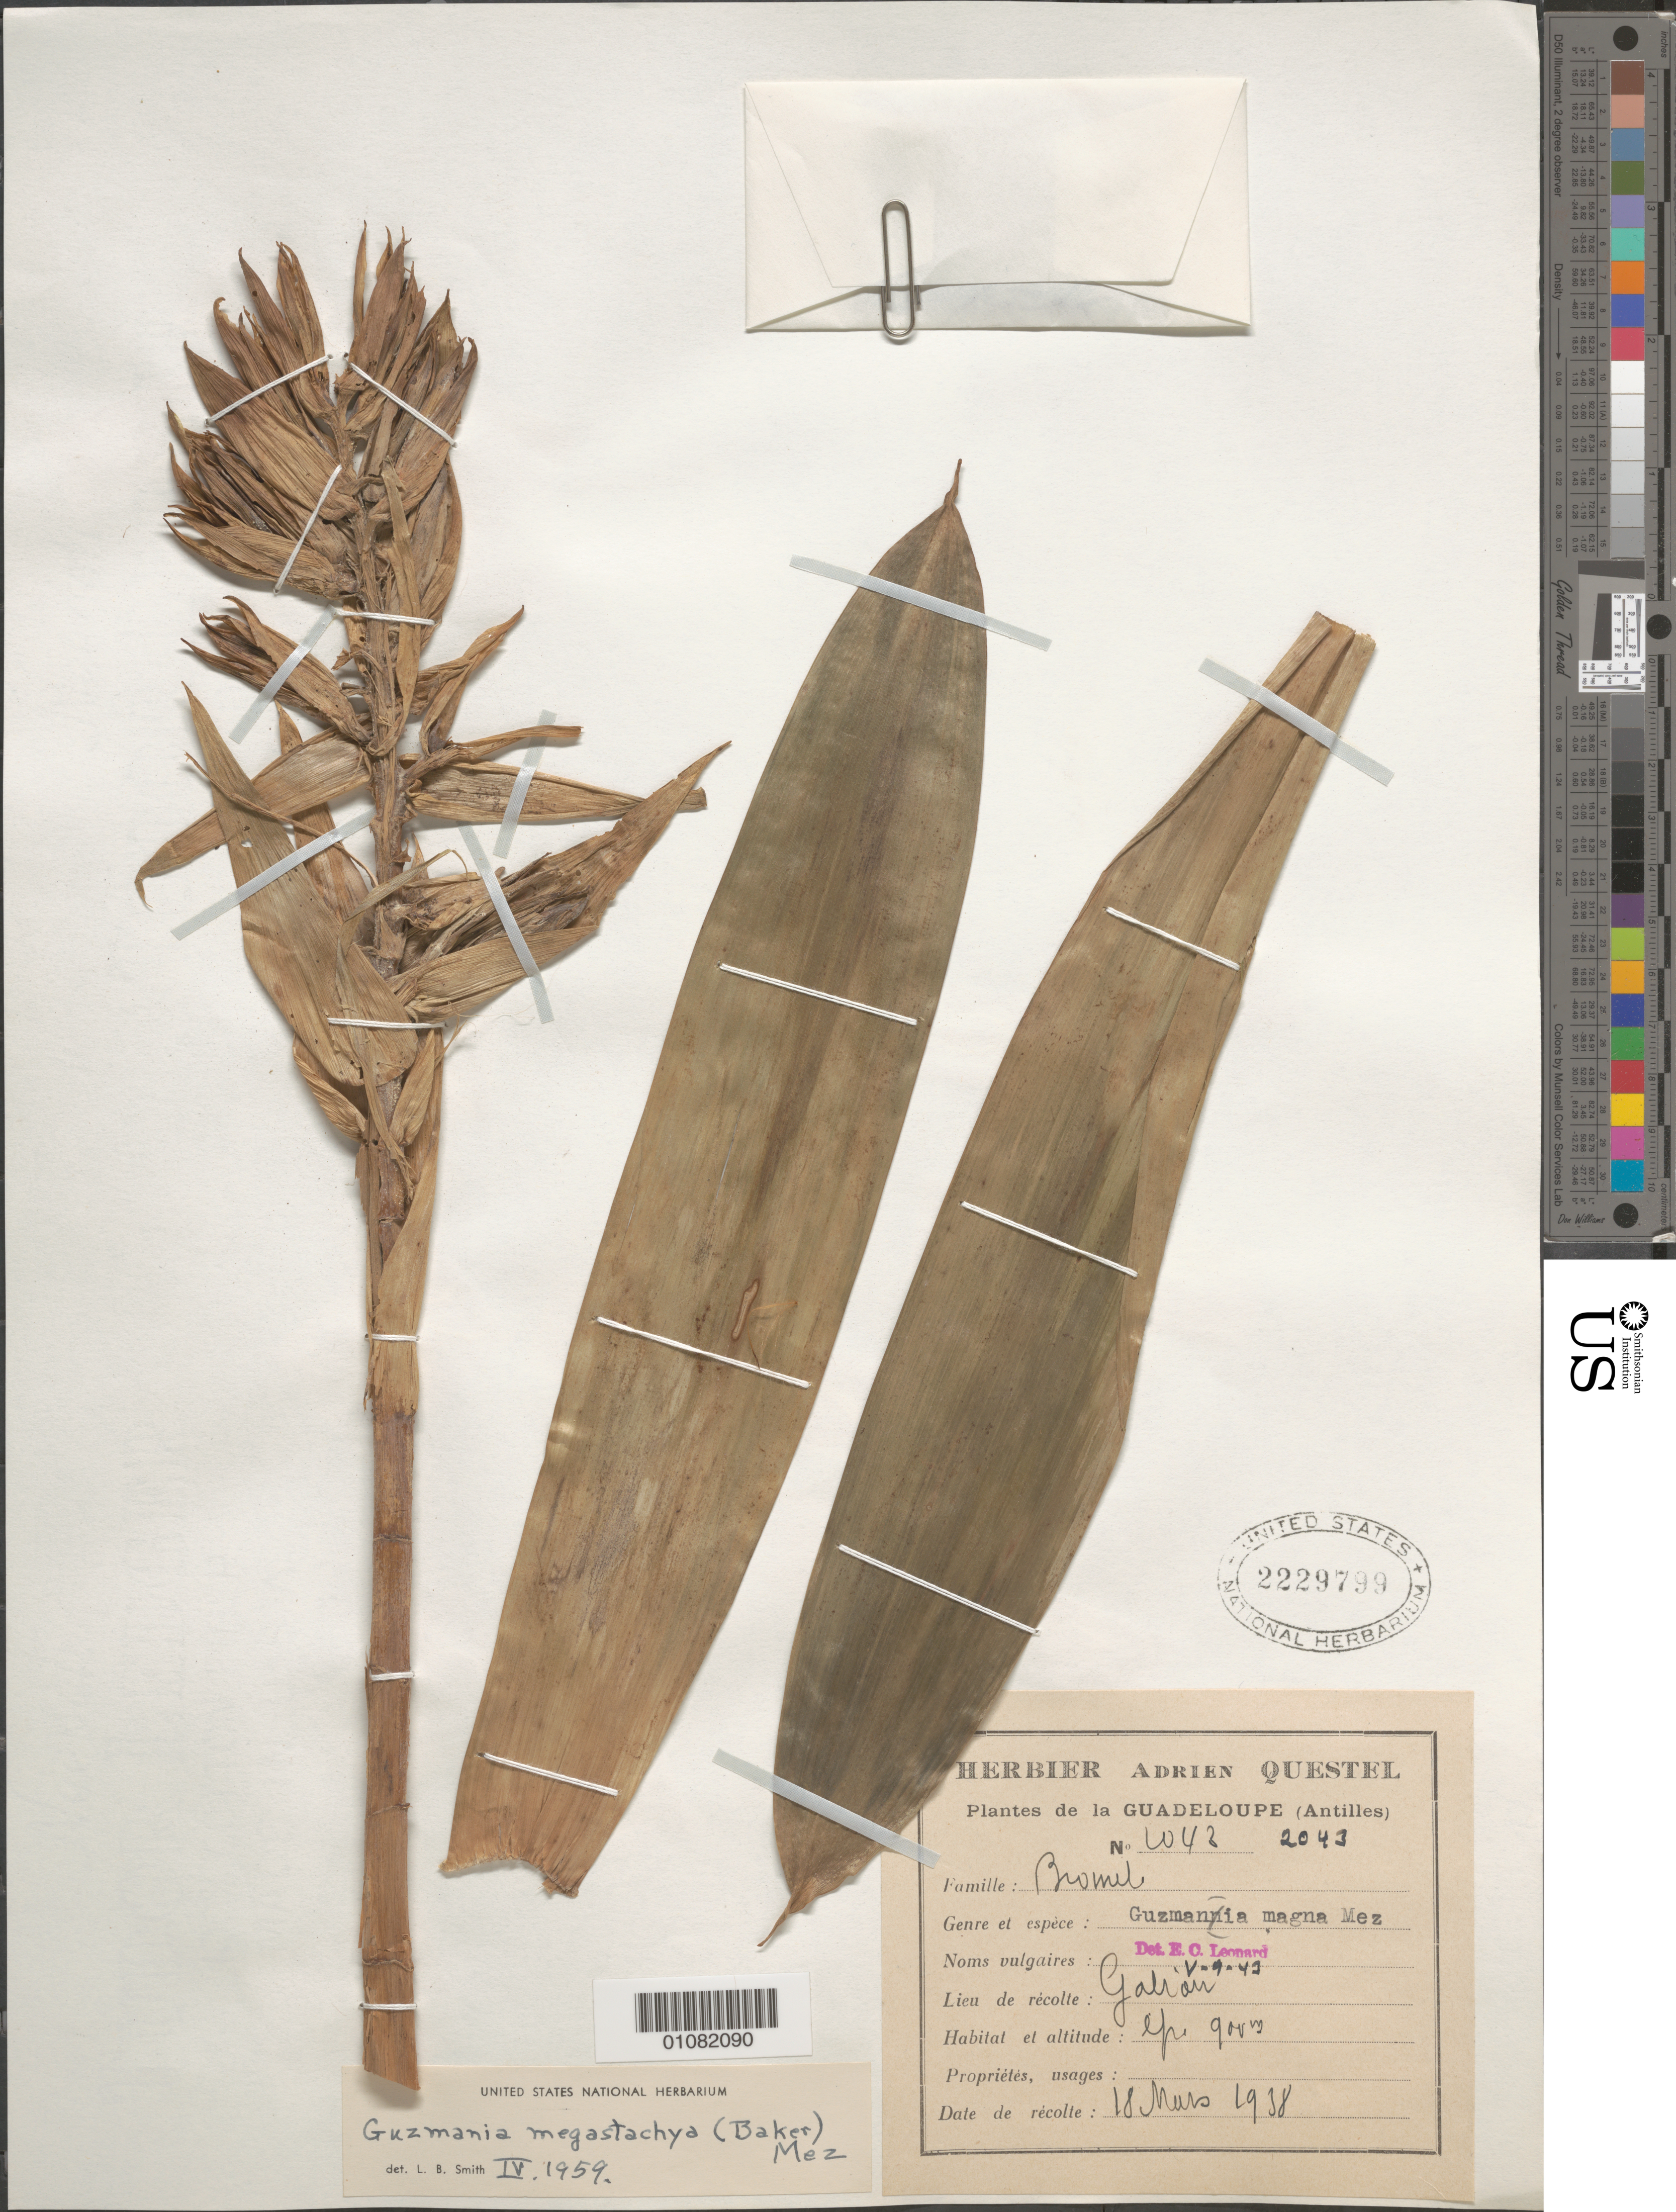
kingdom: Plantae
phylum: Tracheophyta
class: Liliopsida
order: Poales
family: Bromeliaceae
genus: Guzmania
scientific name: Guzmania megastachya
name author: (Baker) Mez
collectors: A. Questel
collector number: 2043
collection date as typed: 18 Mar 1938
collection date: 1938-03-18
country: Guadeloupe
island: Basse Terre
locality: Galion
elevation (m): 900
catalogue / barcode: US 2229799